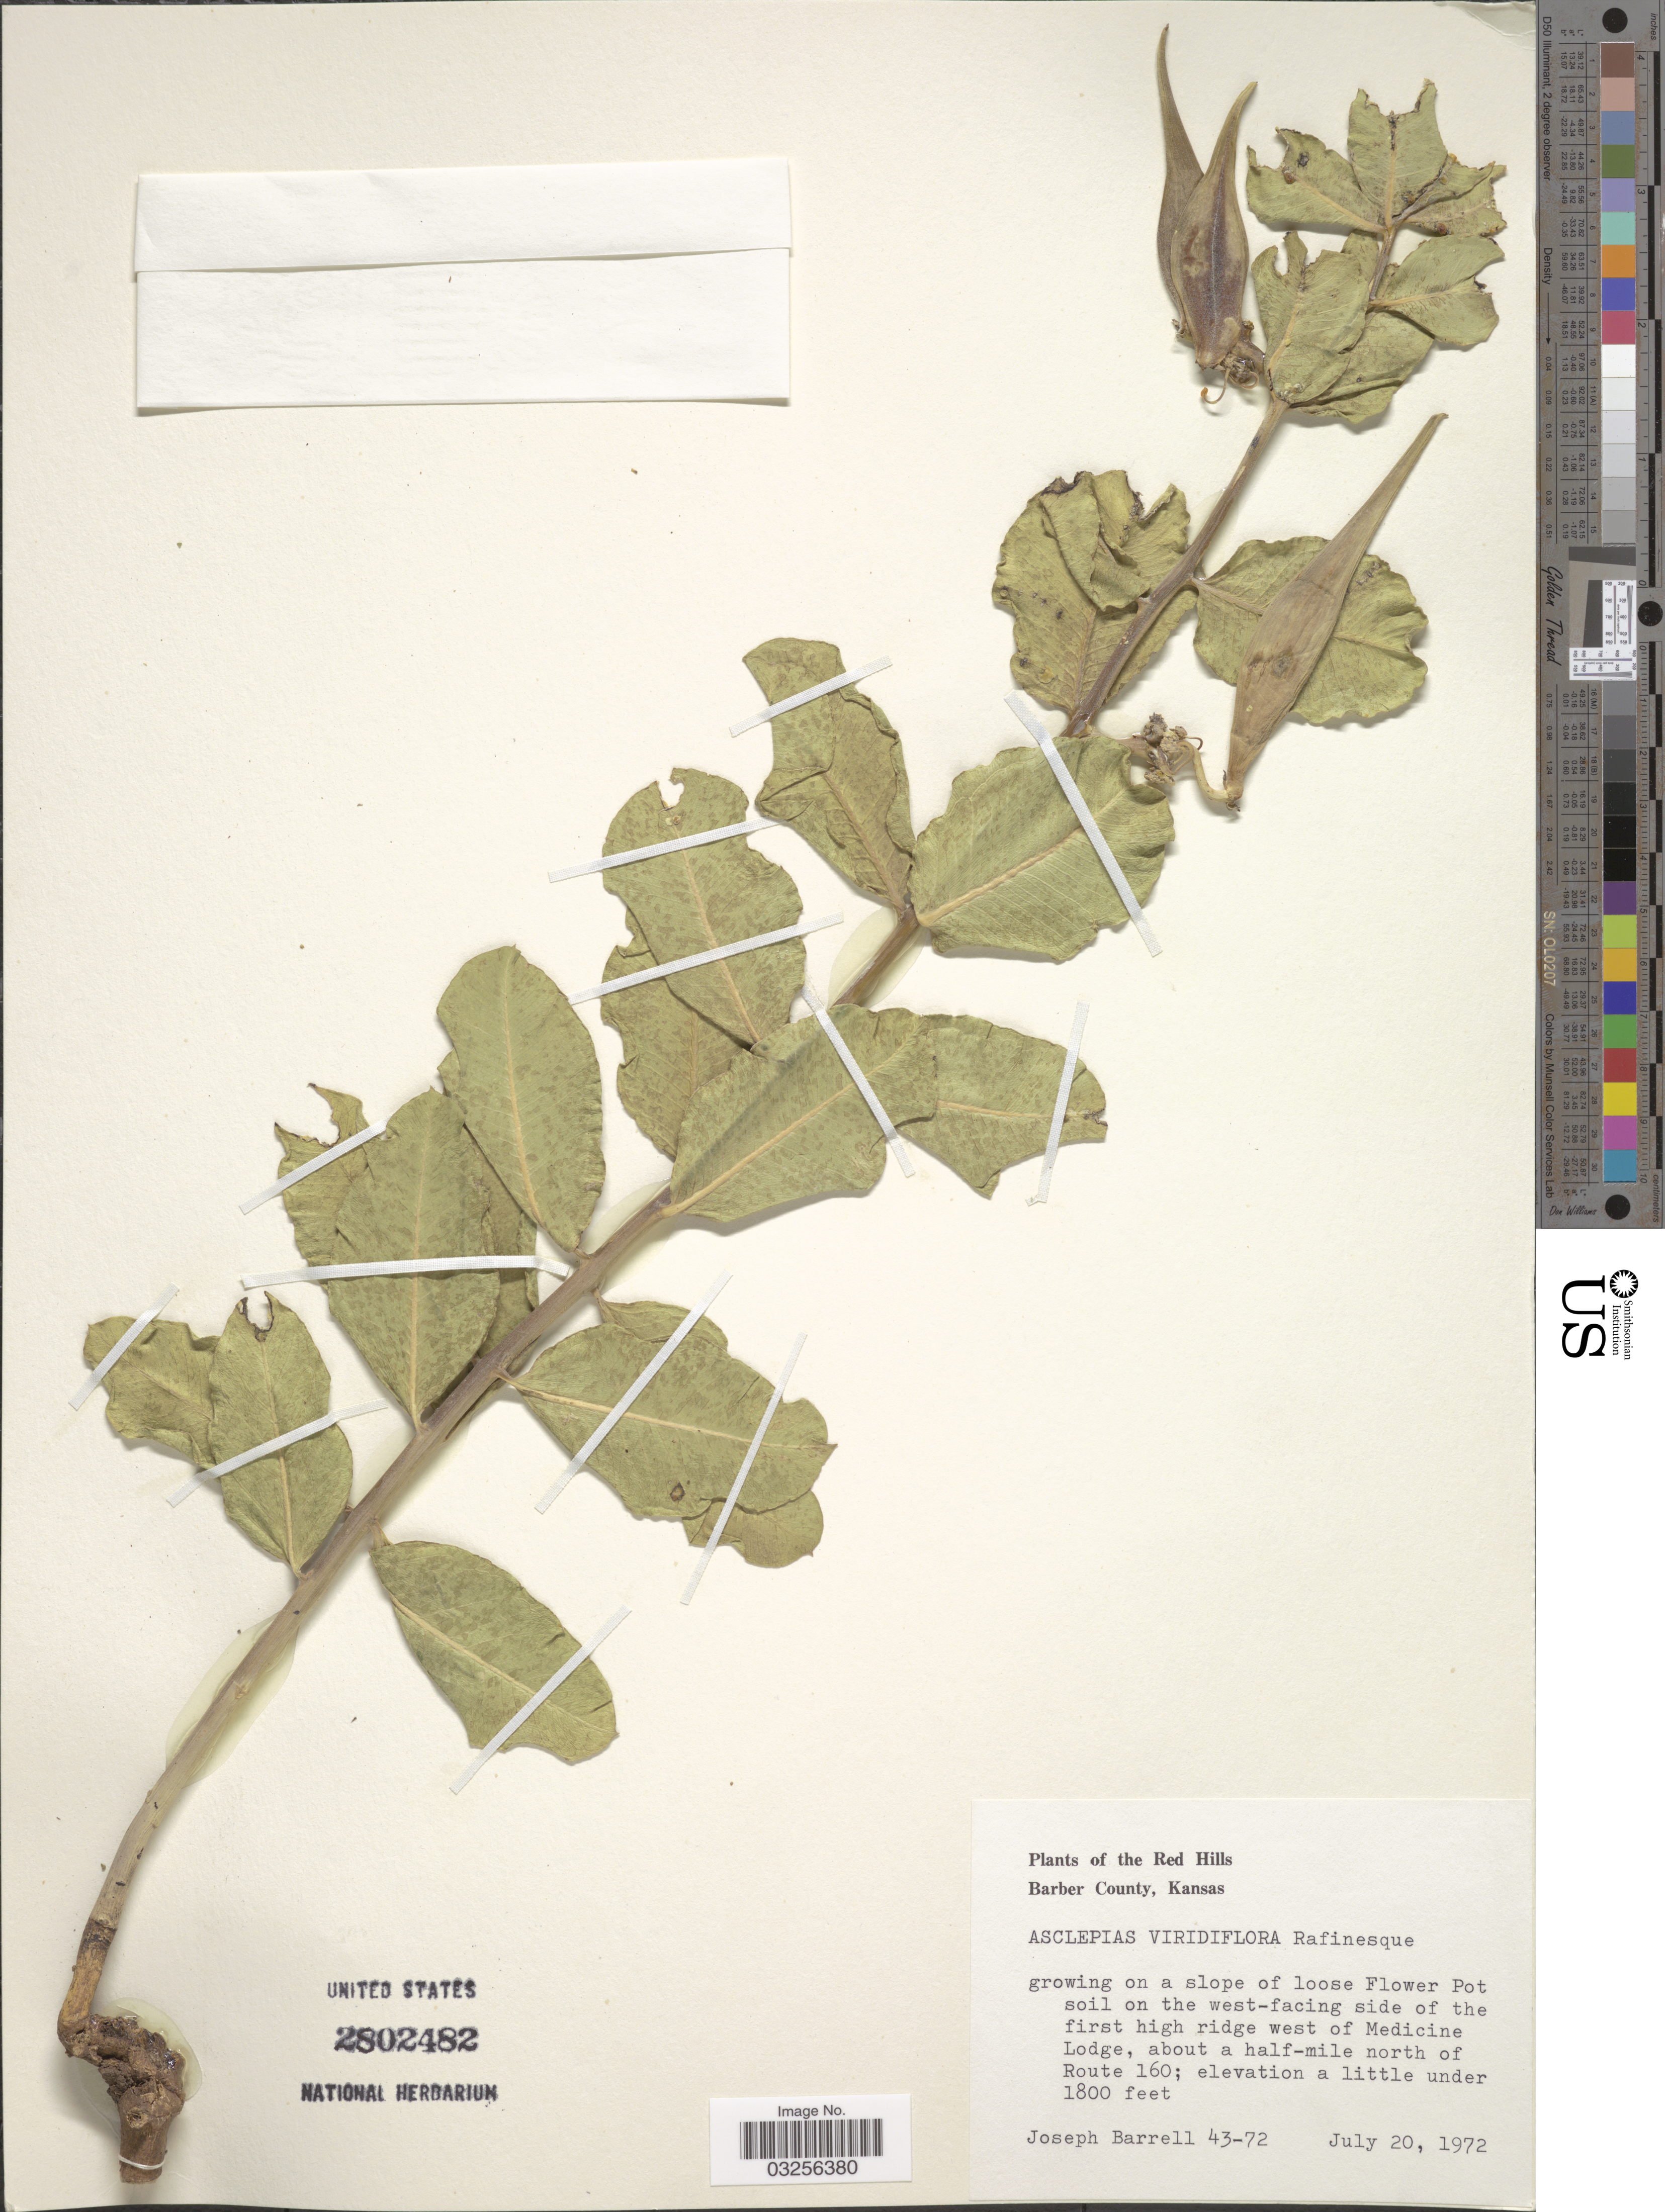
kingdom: Plantae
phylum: Tracheophyta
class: Magnoliopsida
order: Gentianales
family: Apocynaceae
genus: Asclepias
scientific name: Asclepias viridiflora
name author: Raf.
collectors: J. Barrell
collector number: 43-72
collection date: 1972-07-20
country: United States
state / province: Kansas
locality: Red Hills. Barber County. Growing on a slope of loose Flower Pot soil on the west-facing side of the first high ridge west of Medicine Lodge, about a half-mile north of Route 160.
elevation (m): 549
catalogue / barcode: US 2802482